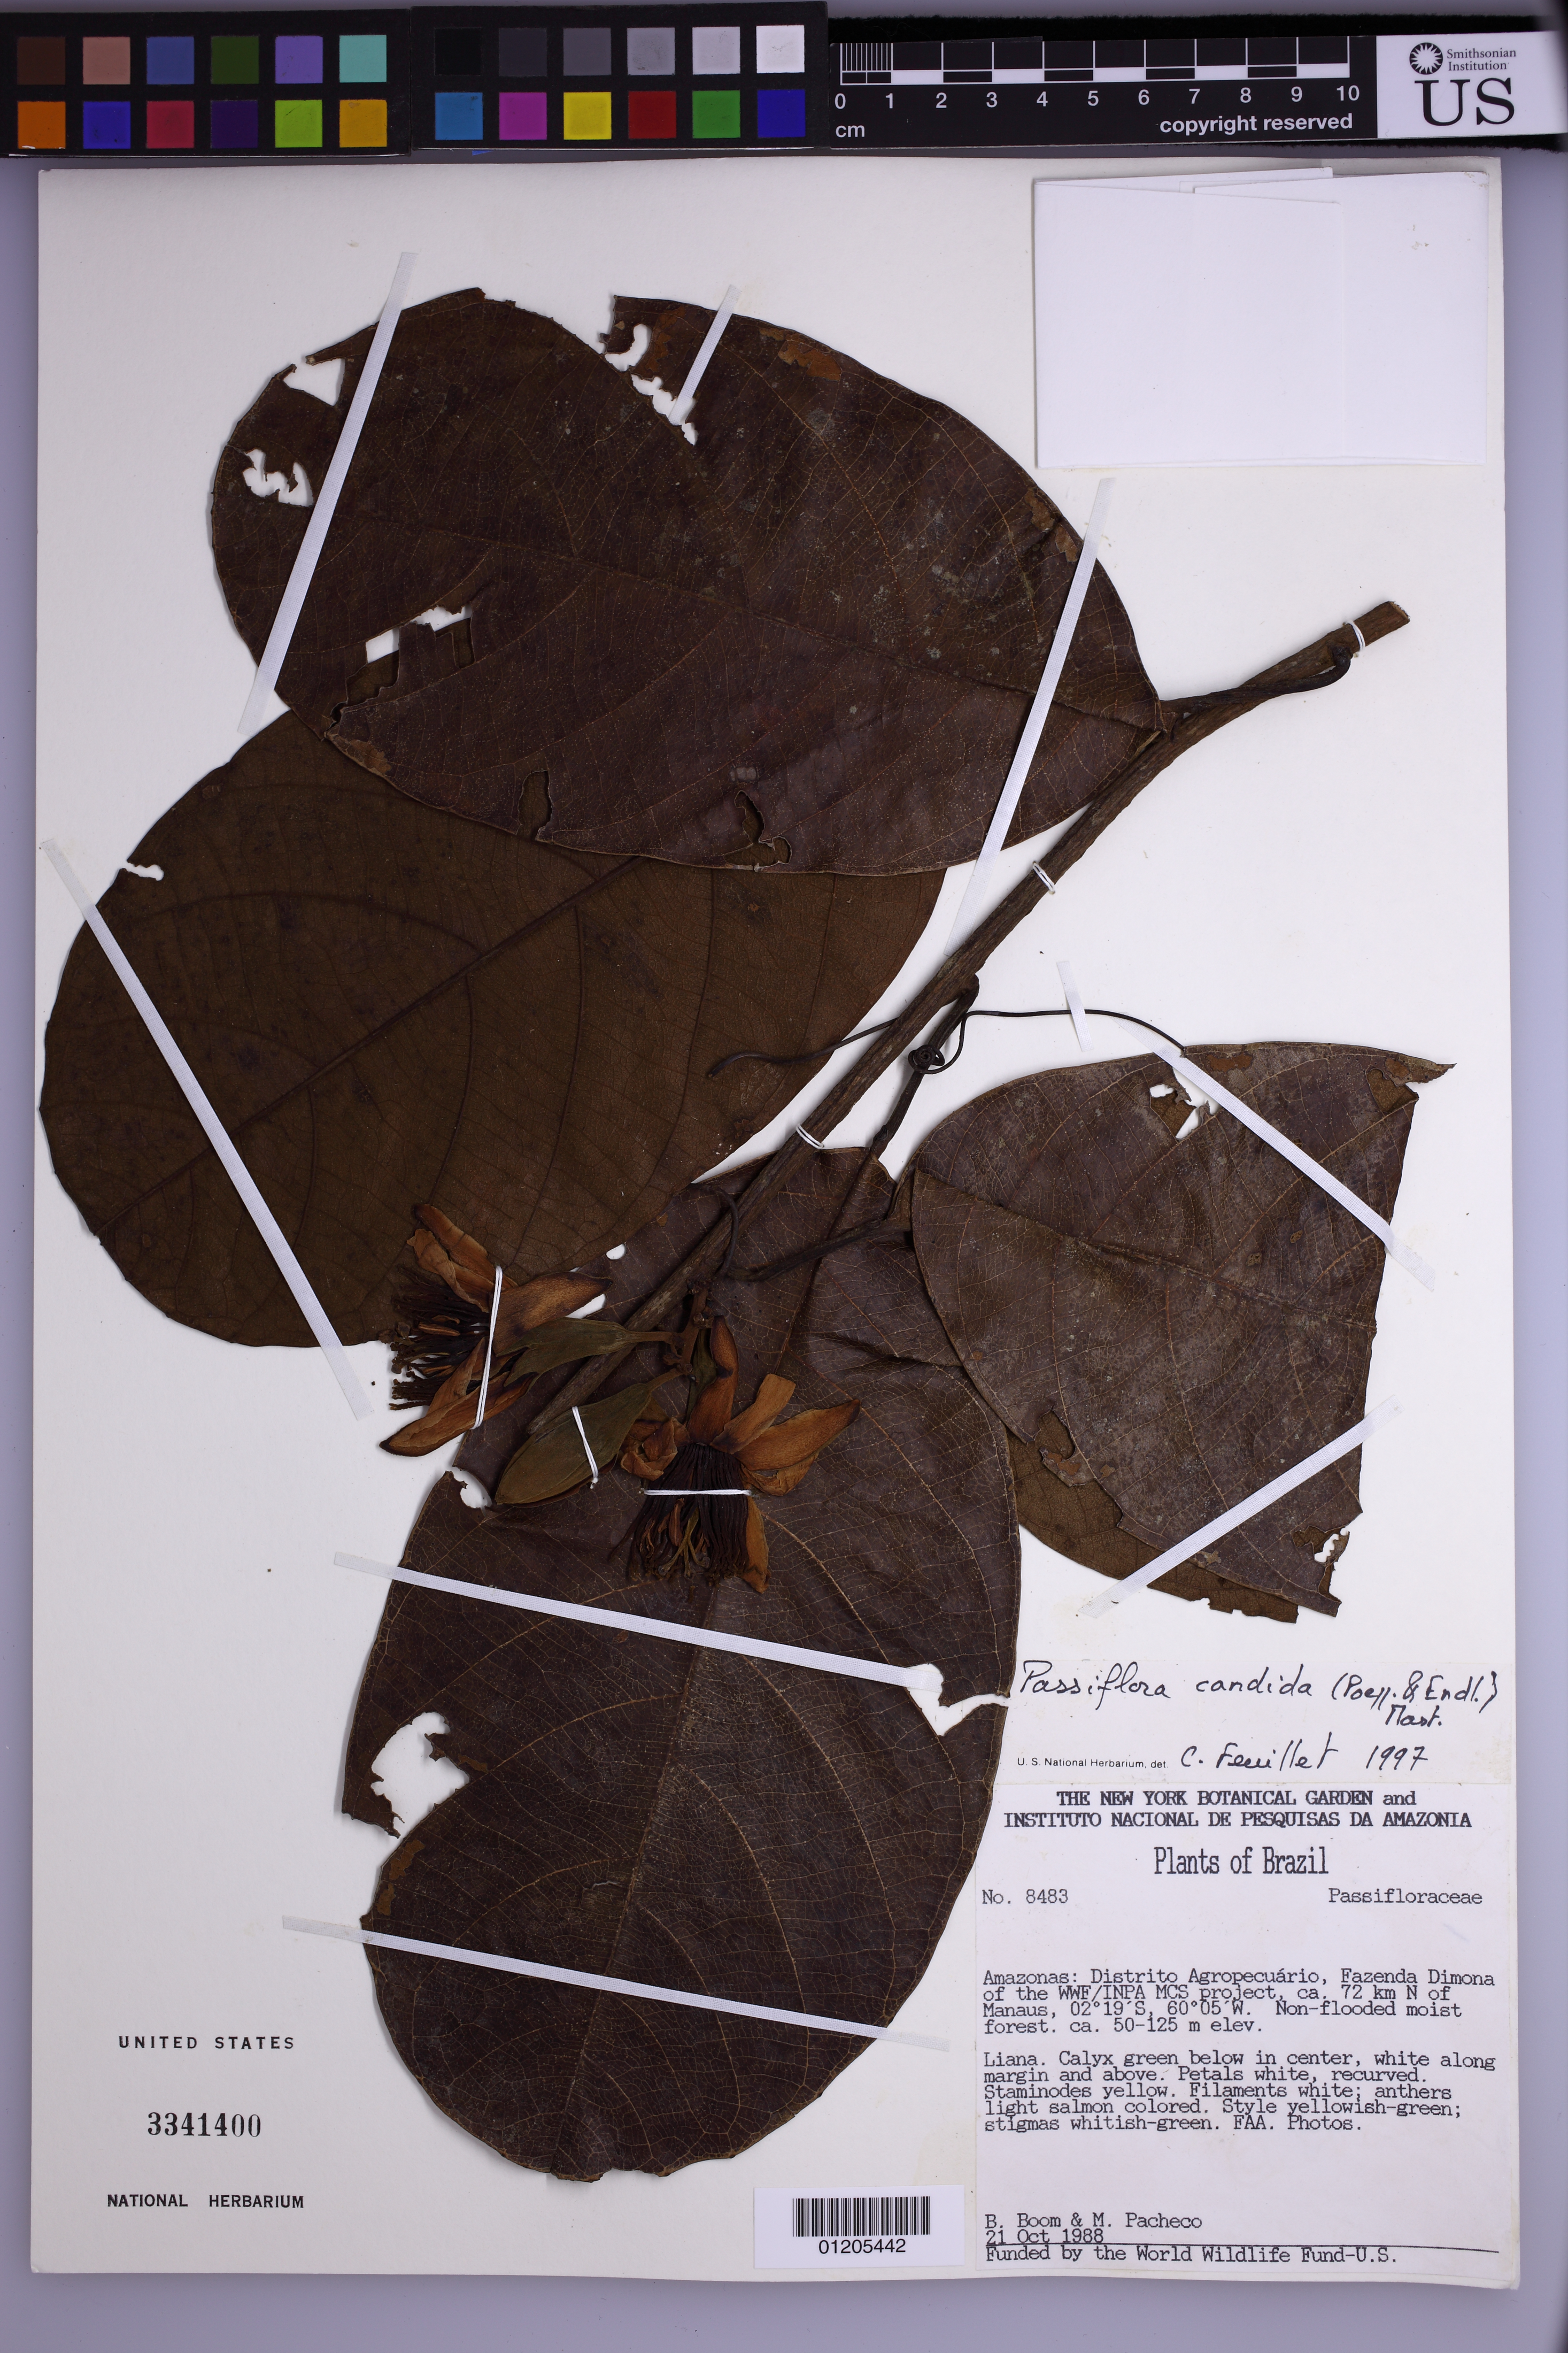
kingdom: Plantae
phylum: Tracheophyta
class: Magnoliopsida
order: Malpighiales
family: Passifloraceae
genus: Passiflora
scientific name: Passiflora candida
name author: (Poepp. & Endl.) Mast.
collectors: B. M. Boom & M. Pacheco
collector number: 8483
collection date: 1988-10-21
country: Brazil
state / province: Amazonas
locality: Distrito Agropecuario, Fazenda Dimona of the WWF/INPA MCS project, ca. 72 km N of Manaus.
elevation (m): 50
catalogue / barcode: US 3341400